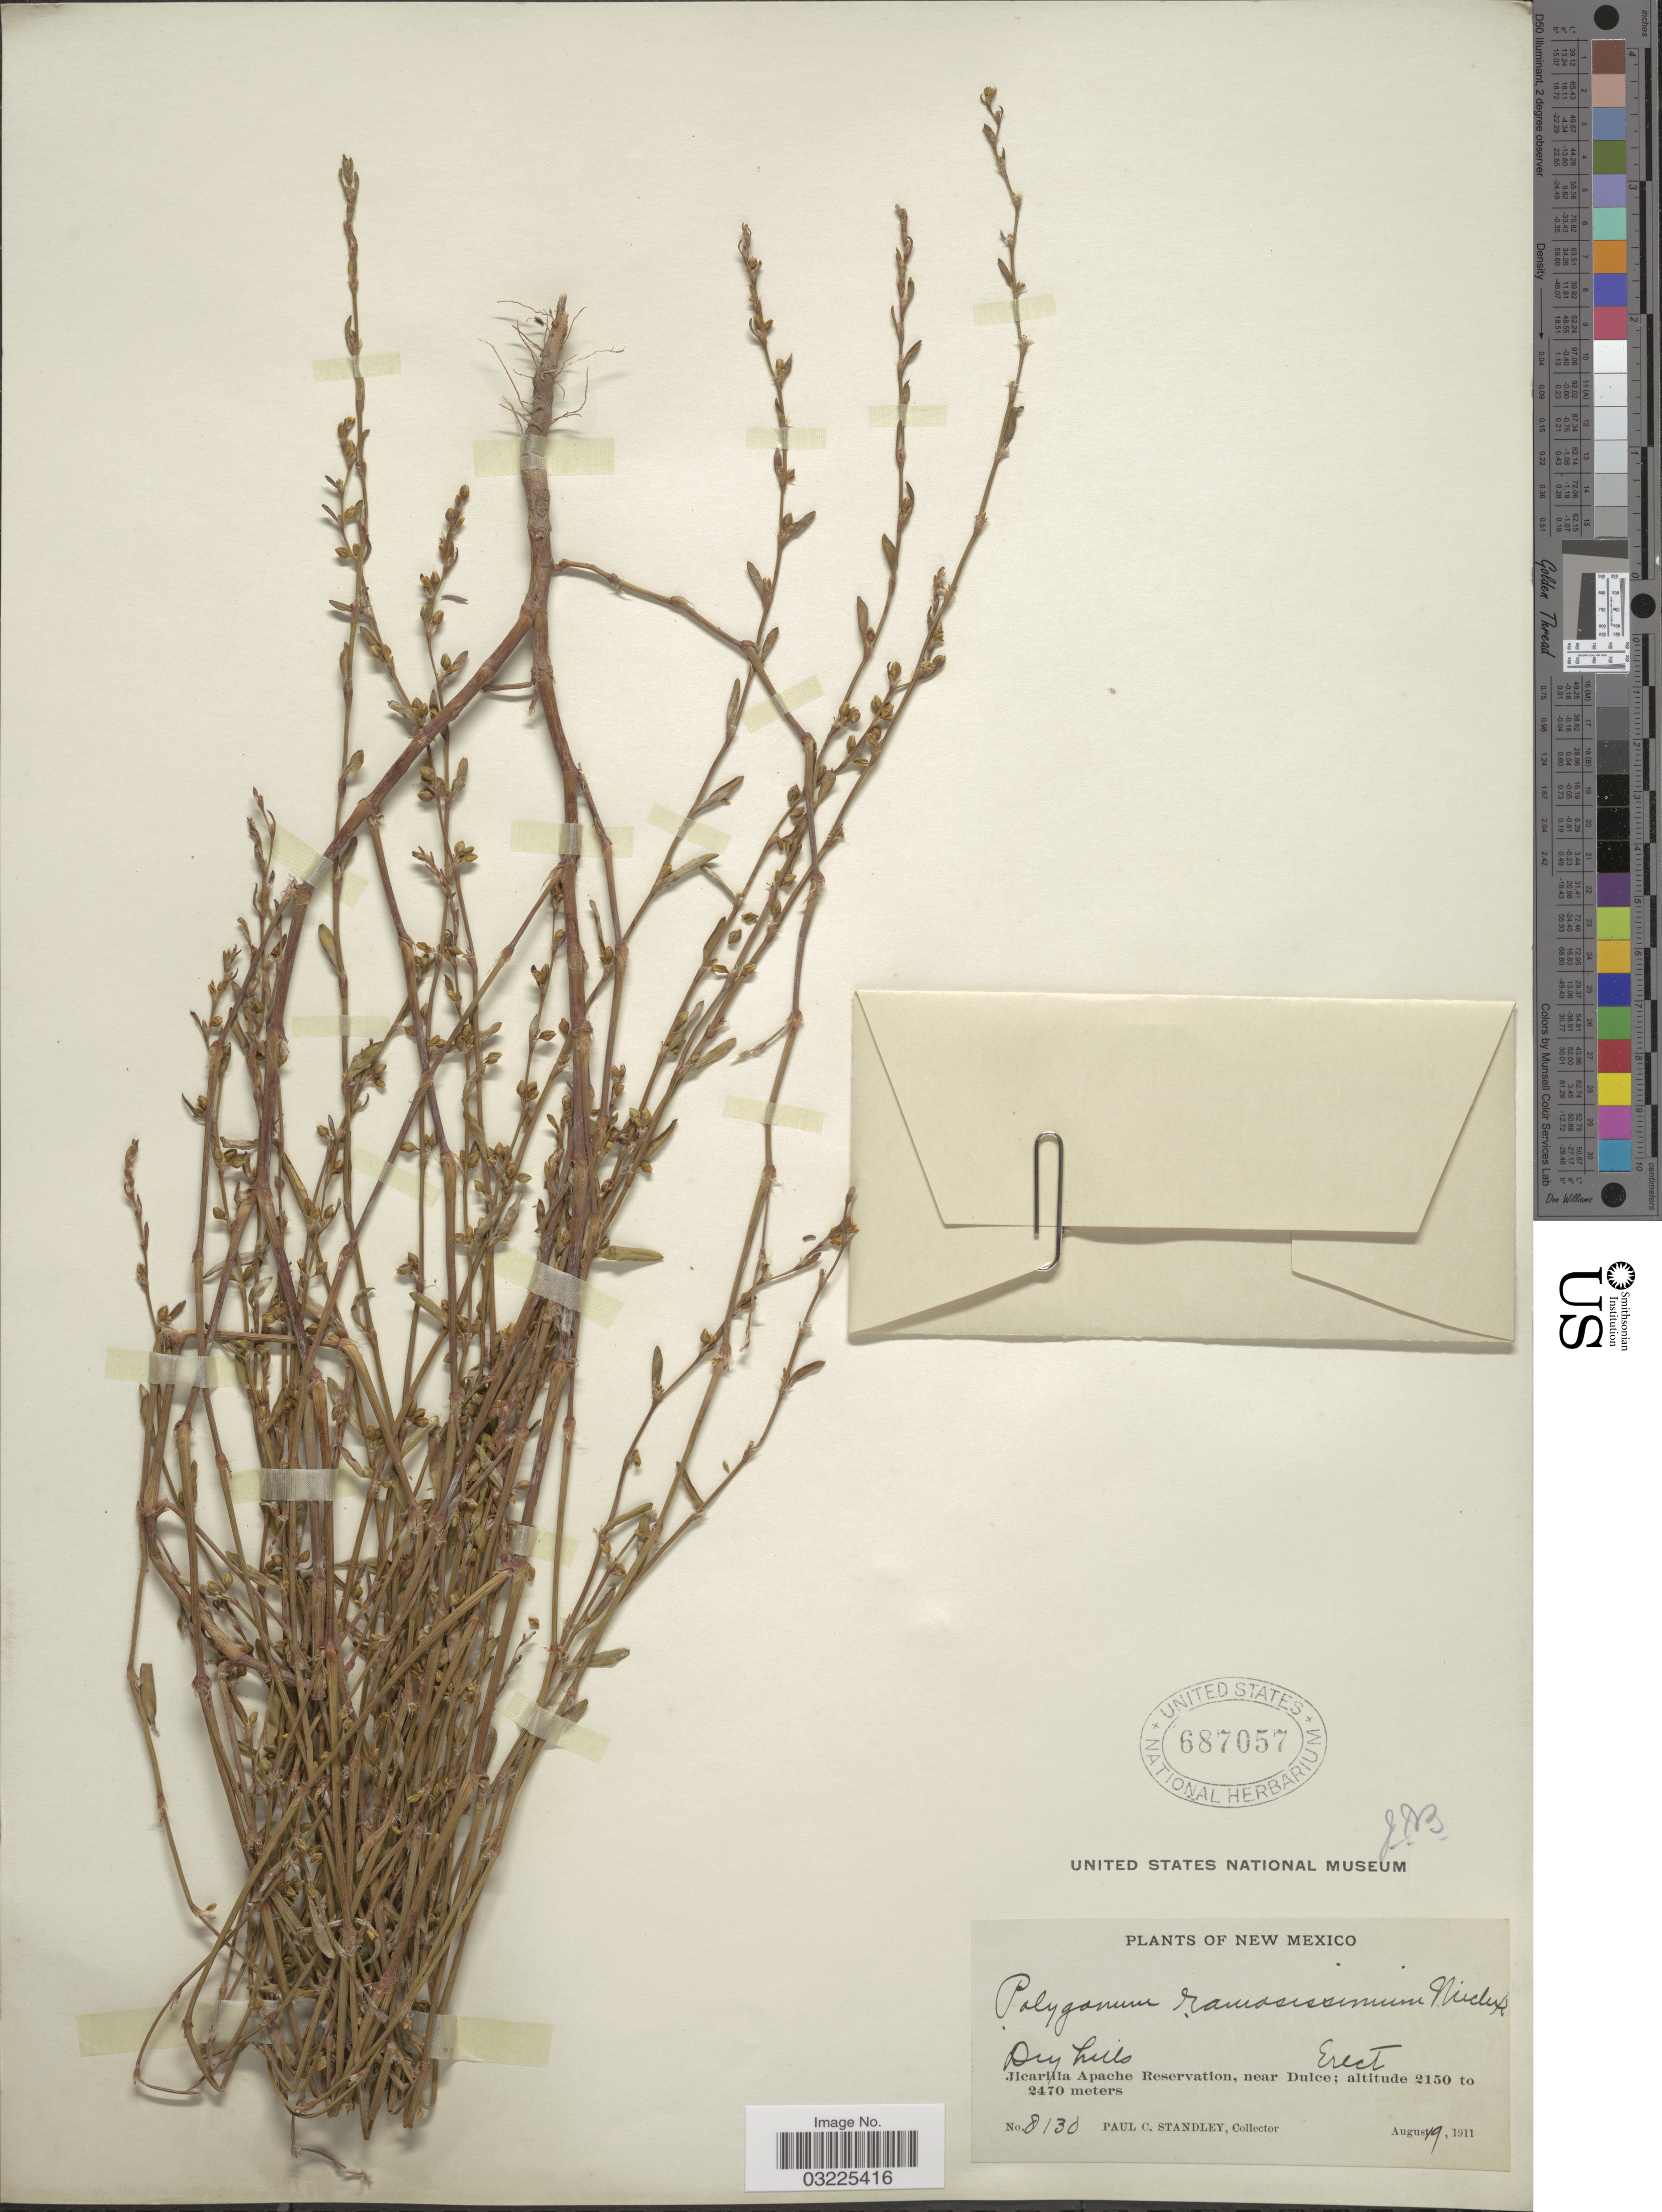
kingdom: Plantae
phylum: Tracheophyta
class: Magnoliopsida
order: Caryophyllales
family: Polygonaceae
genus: Polygonum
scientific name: Polygonum ramosissimum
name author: Michx.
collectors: P. C. Standley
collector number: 8130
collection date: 1911-08-19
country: United States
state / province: New Mexico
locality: Jicarilla Apache Reservation, near Dulce.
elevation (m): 2150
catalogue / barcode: US 687057